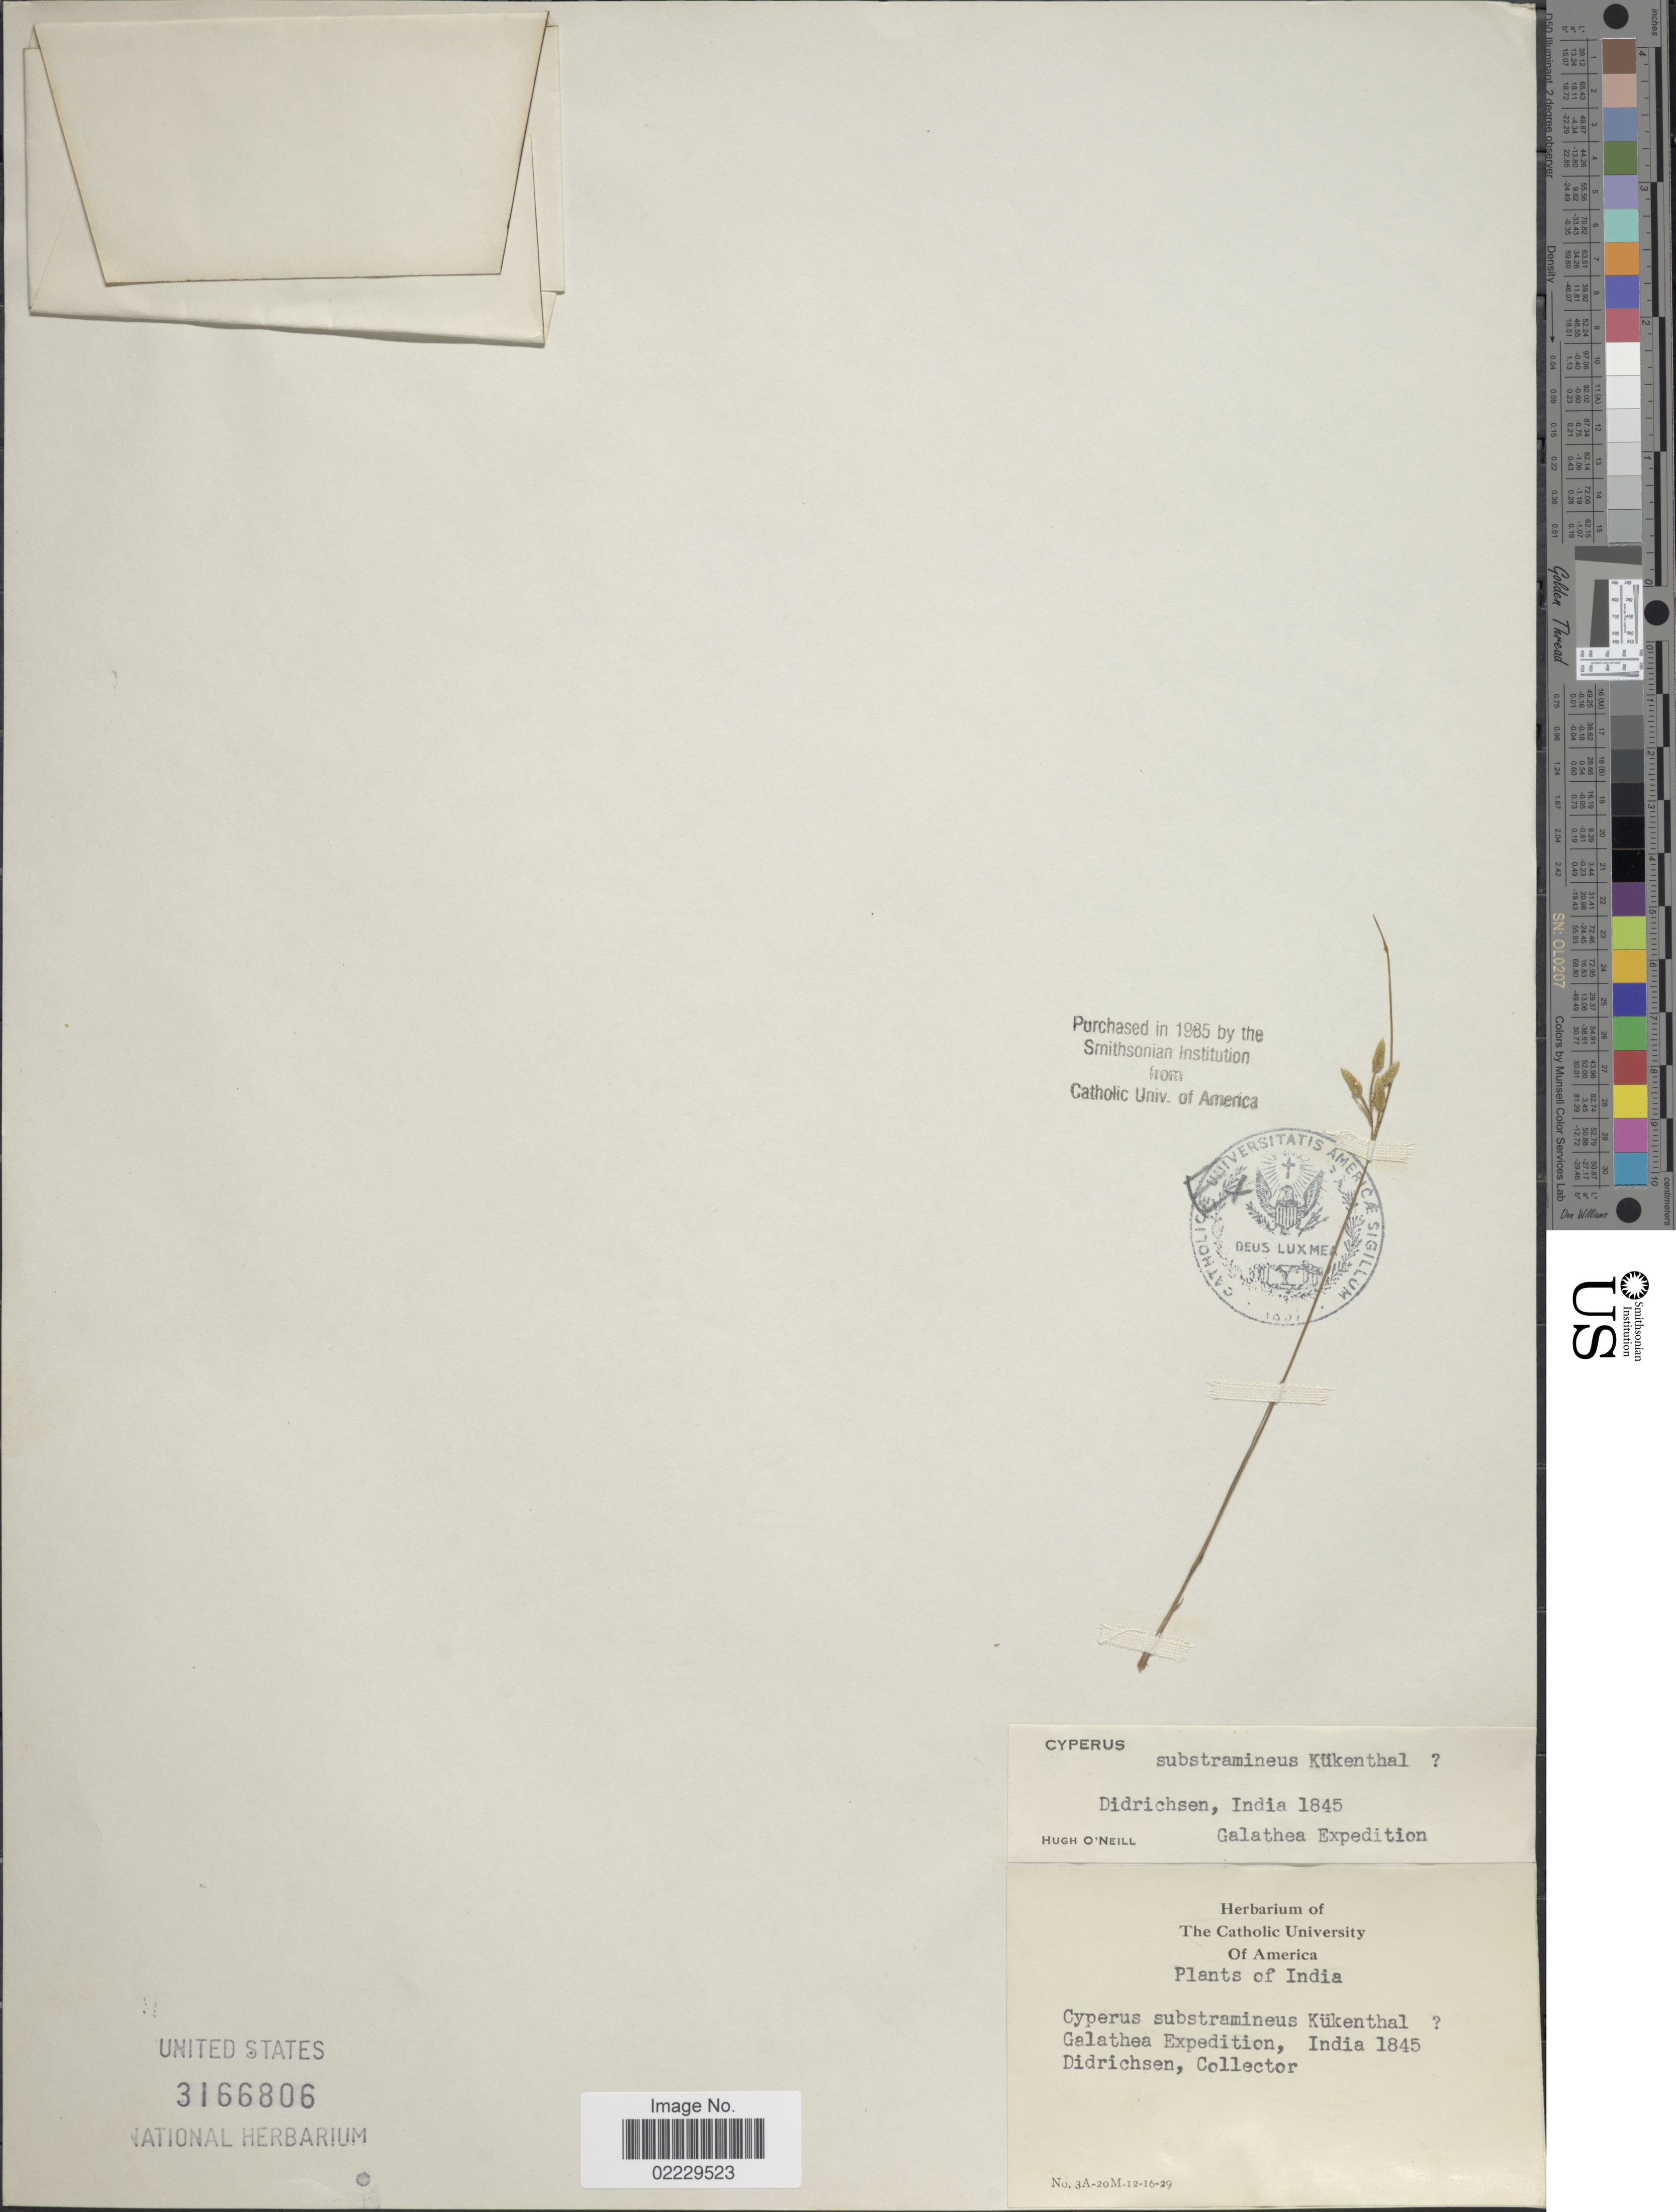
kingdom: Plantae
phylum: Tracheophyta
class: Liliopsida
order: Poales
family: Cyperaceae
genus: Cyperus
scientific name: Cyperus substramineus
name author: Kük.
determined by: Strong, Mark T., (BOT), Smithsonian Institution - National Museum of Natural History (UNITED STATES)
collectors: F. Didrichsen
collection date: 1845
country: India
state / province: Andaman and Nicobar Islands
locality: Galathea Expedition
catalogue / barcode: US 3166806